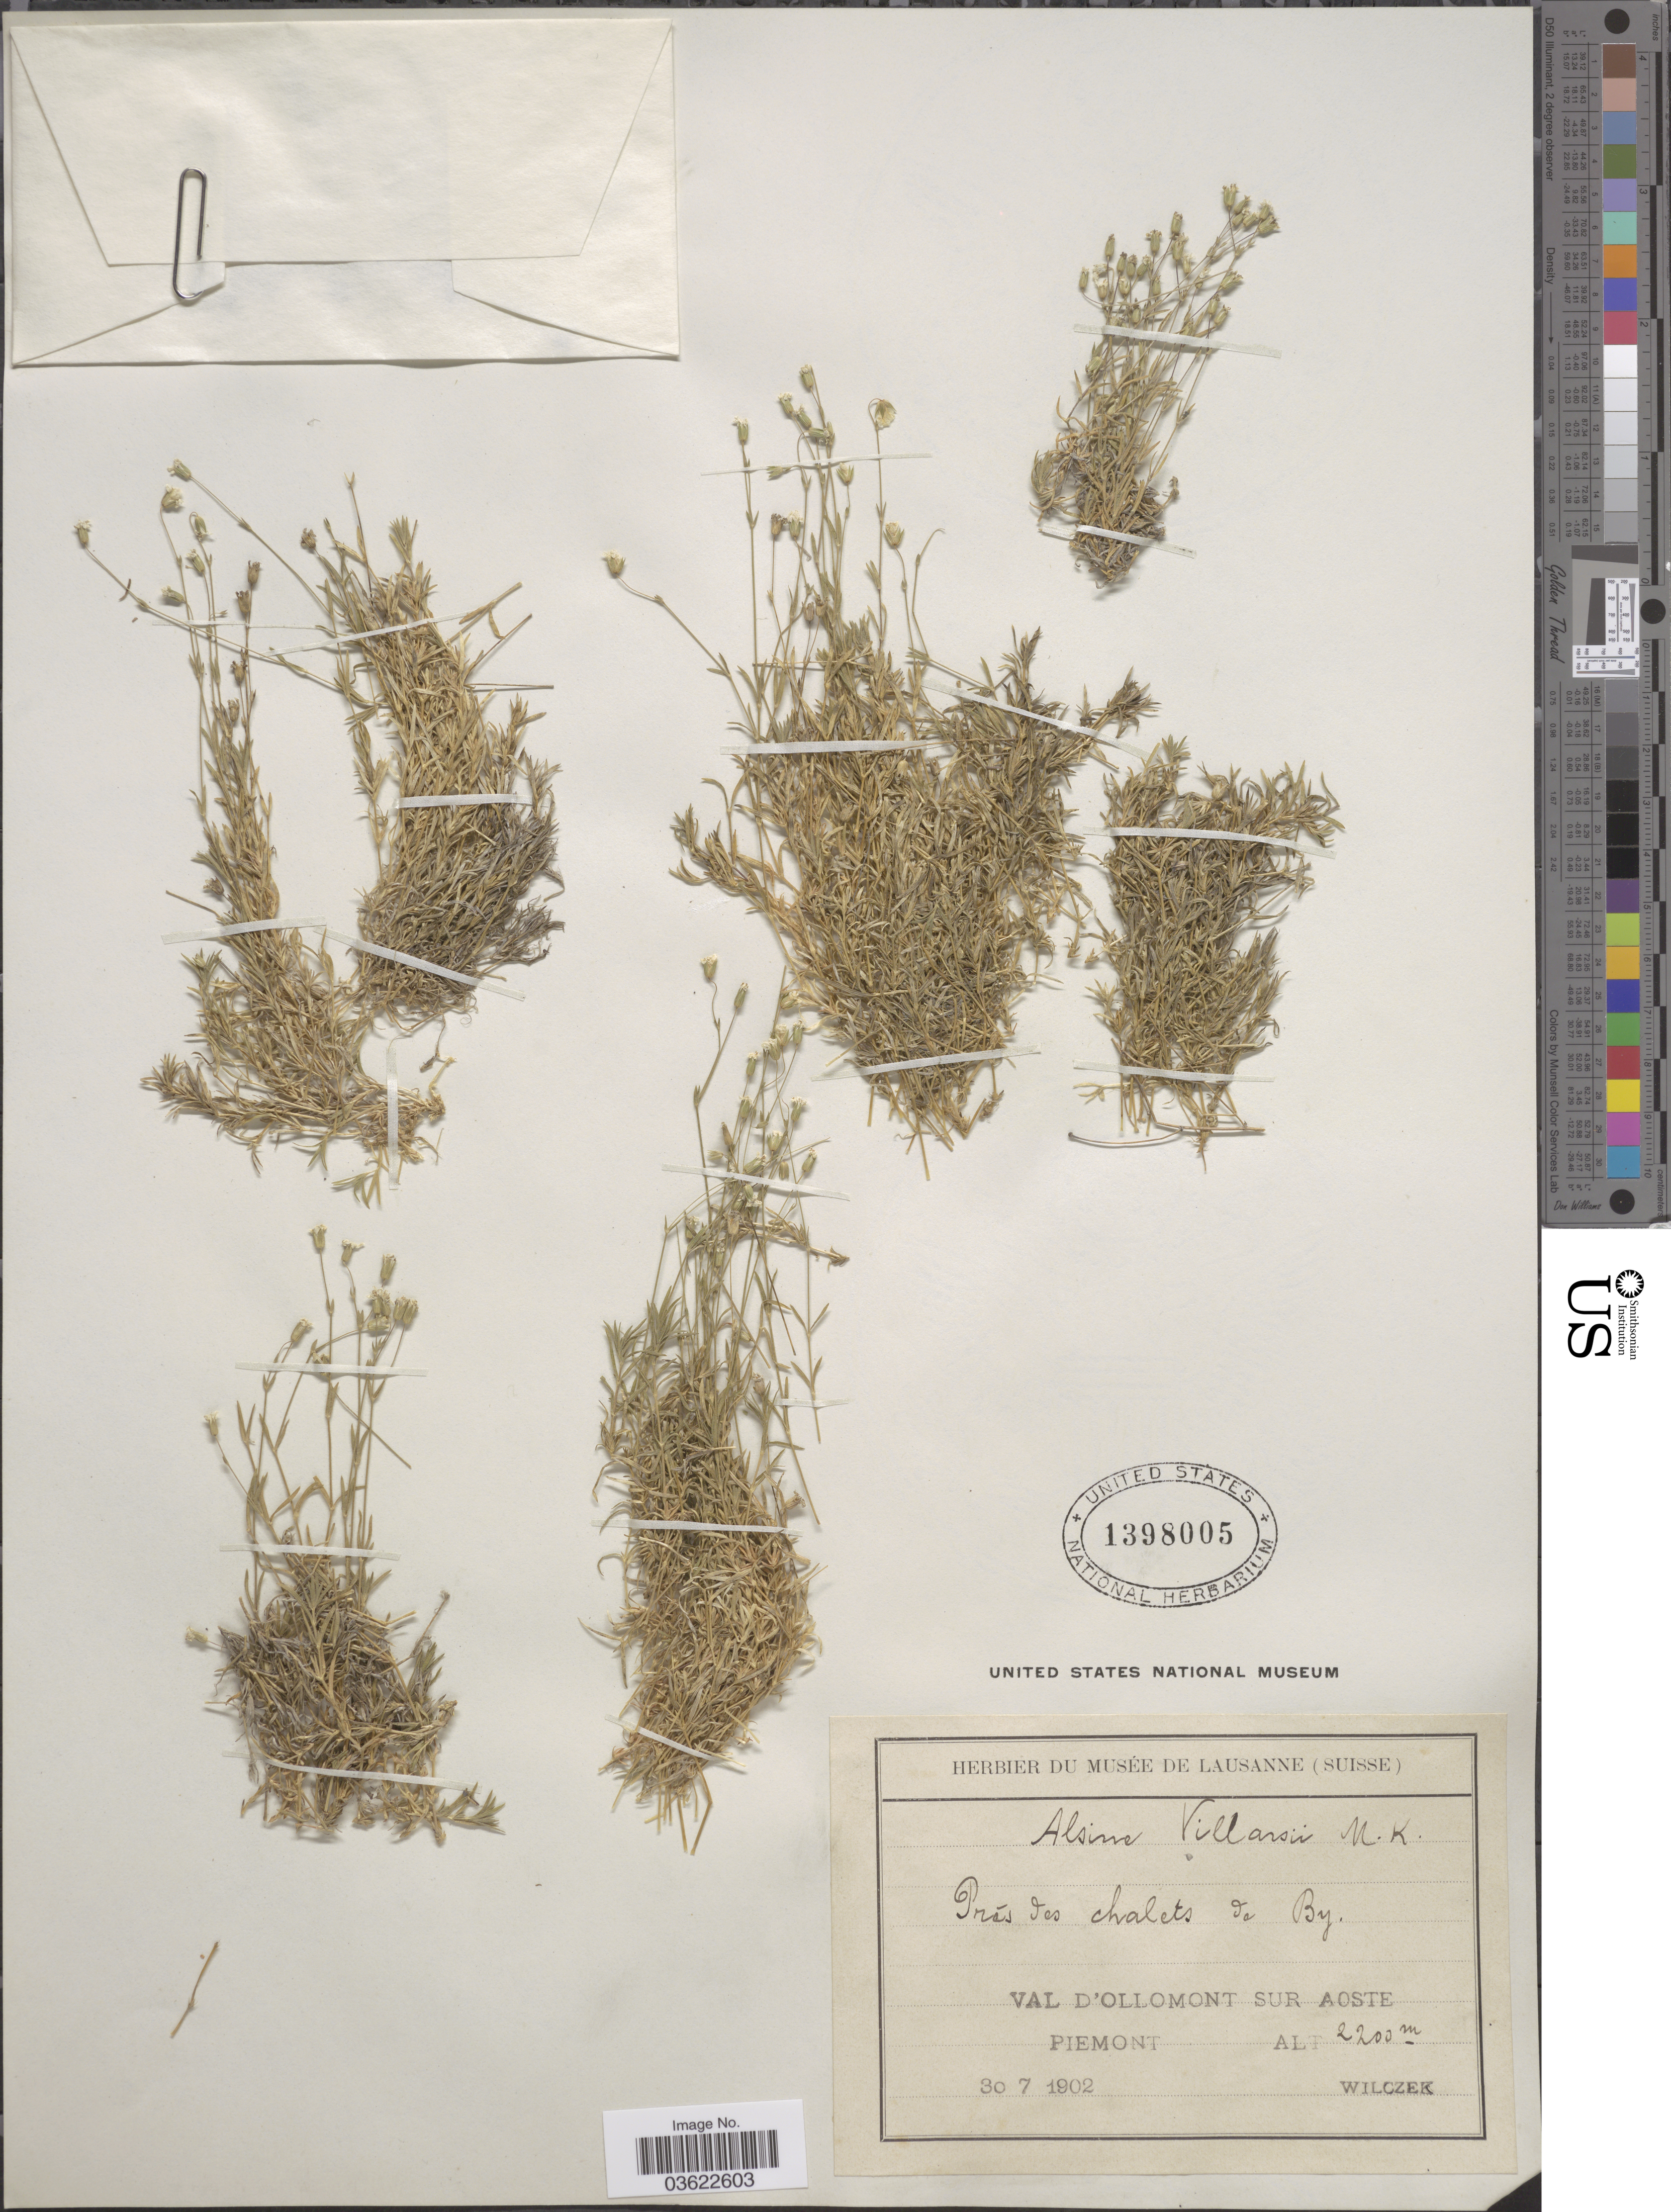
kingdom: Plantae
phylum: Tracheophyta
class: Magnoliopsida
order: Caryophyllales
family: Caryophyllaceae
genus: Arenaria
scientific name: Arenaria villarsii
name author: Balb.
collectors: Wilczek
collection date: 1902-07-30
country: Italy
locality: Val d'Ollomont sur Aoste. Piemont.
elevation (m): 2200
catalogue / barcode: US 1398005